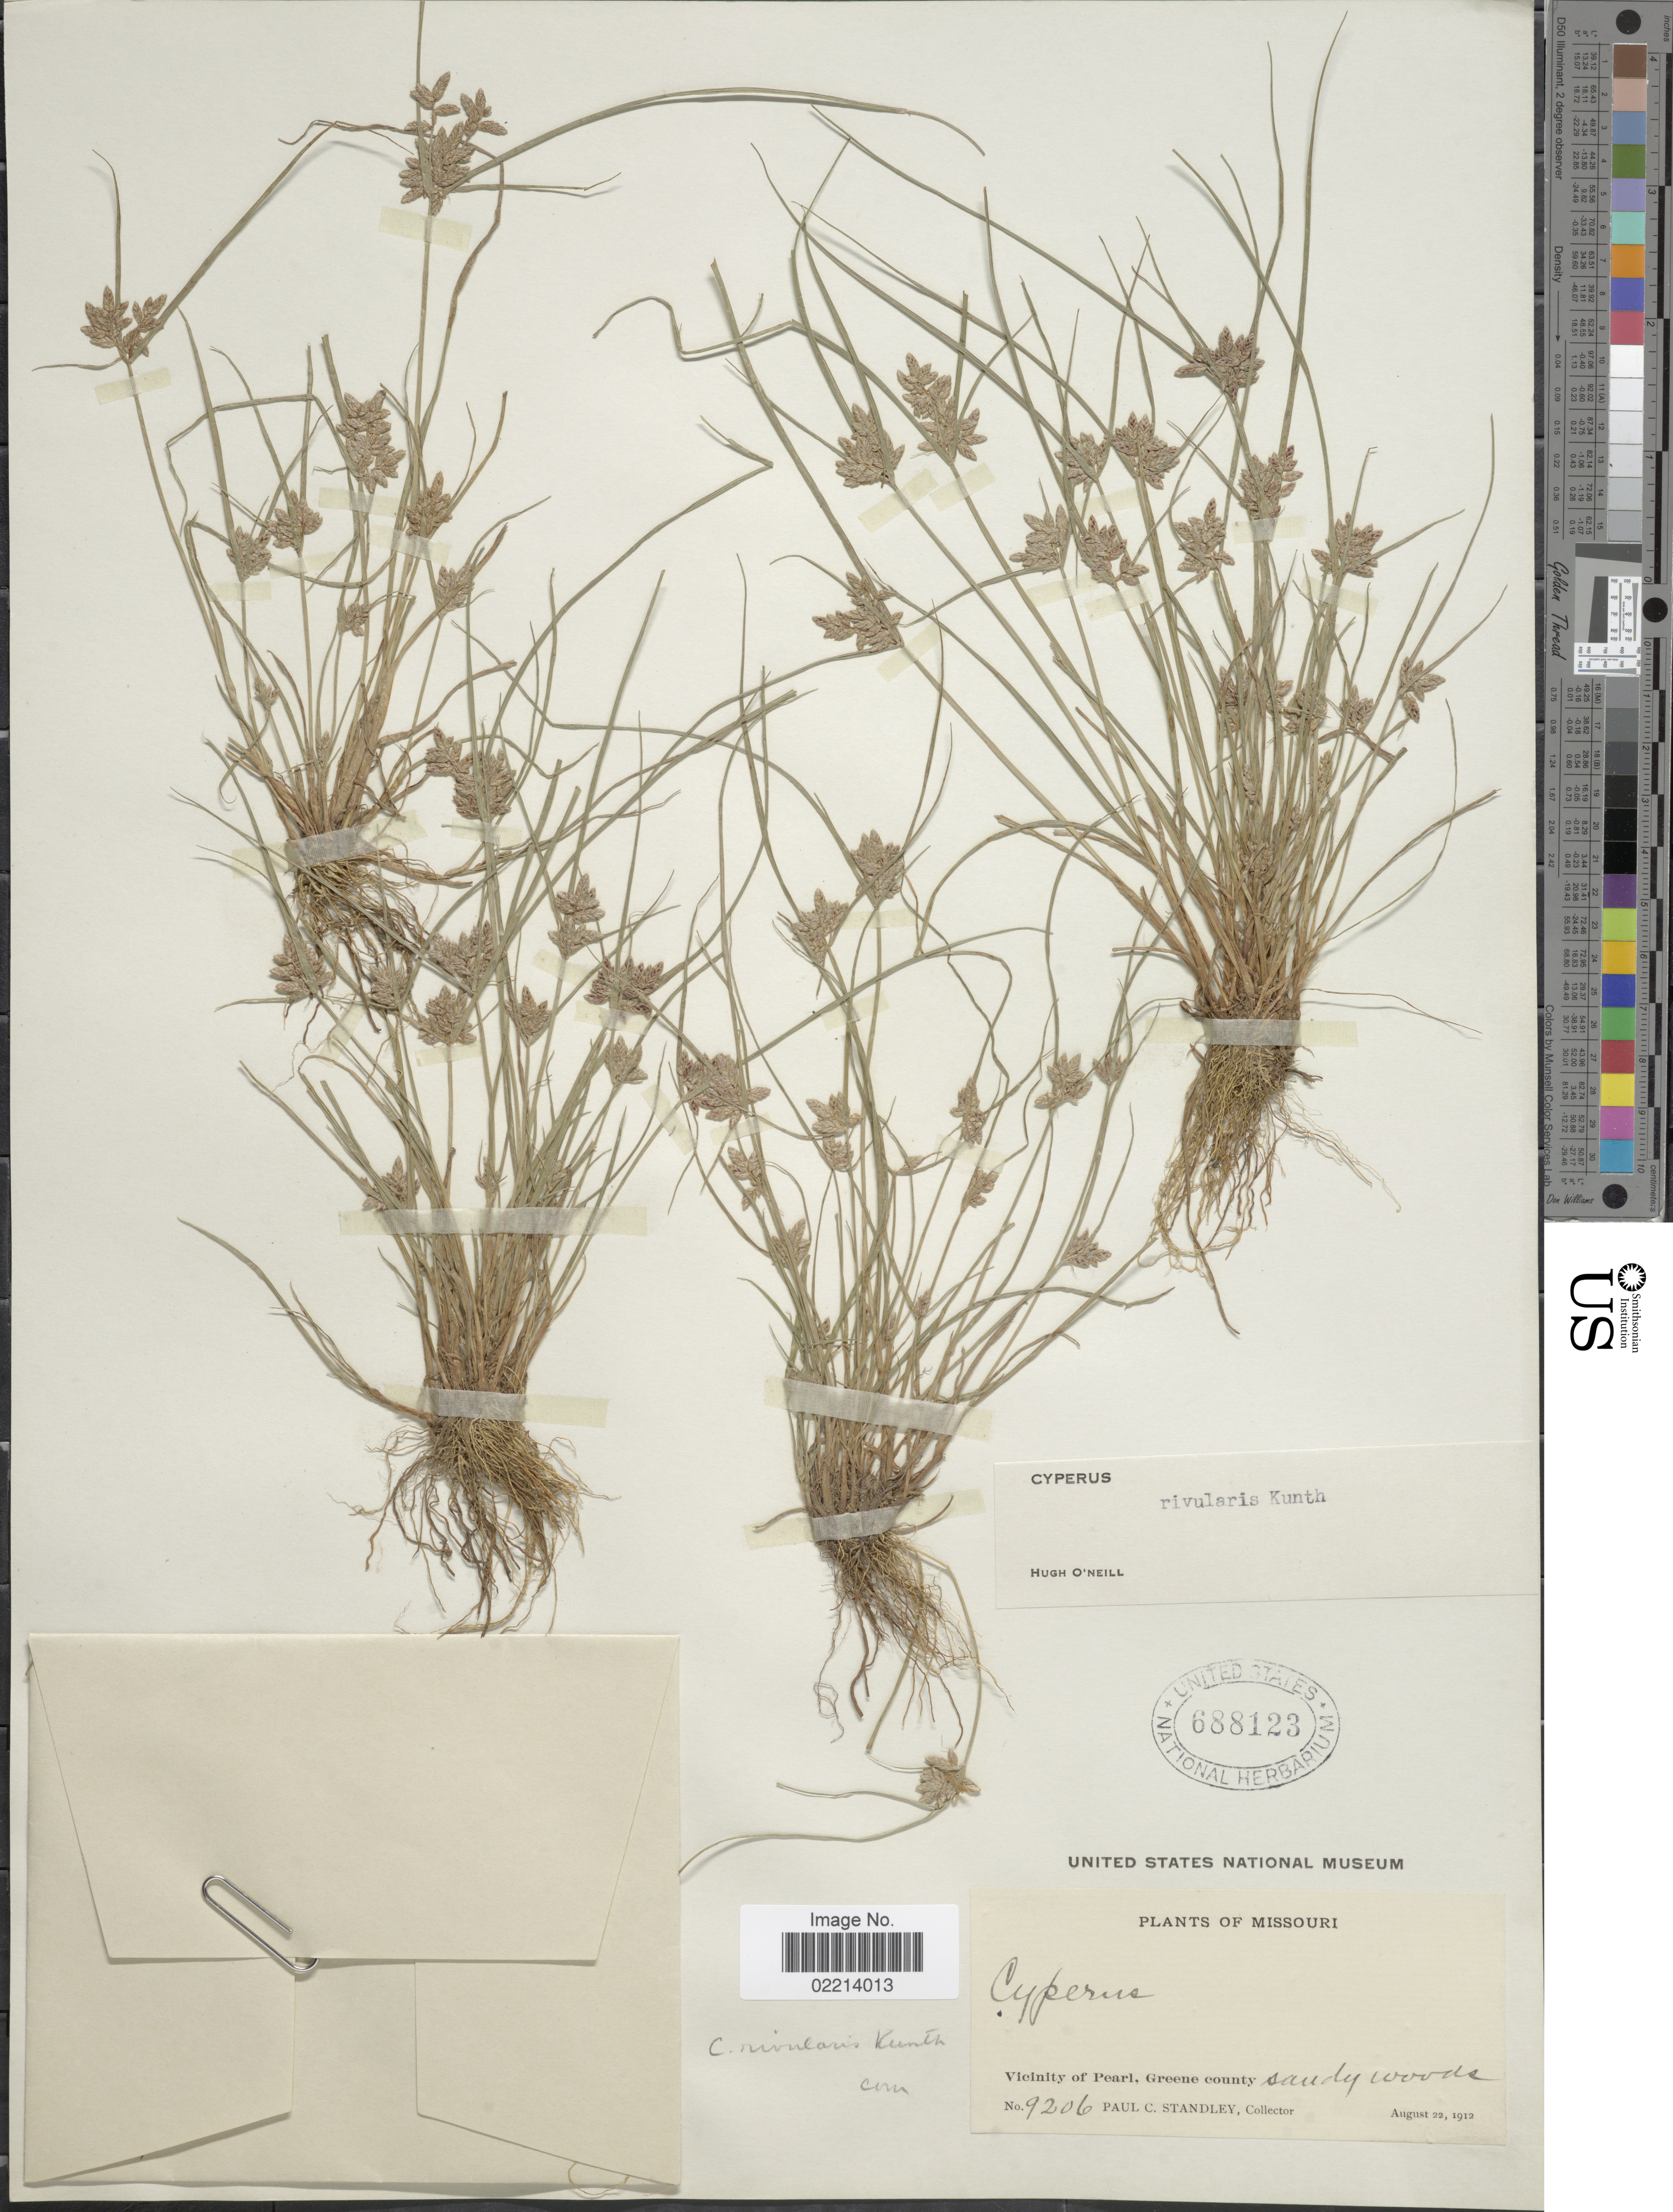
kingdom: Plantae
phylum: Tracheophyta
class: Liliopsida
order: Poales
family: Cyperaceae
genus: Cyperus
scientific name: Cyperus bipartitus Torr.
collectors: P. C. Standley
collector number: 9206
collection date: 1912-08-22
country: United States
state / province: Missouri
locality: Vicinity of Pearl, Greene county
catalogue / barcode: US 688123